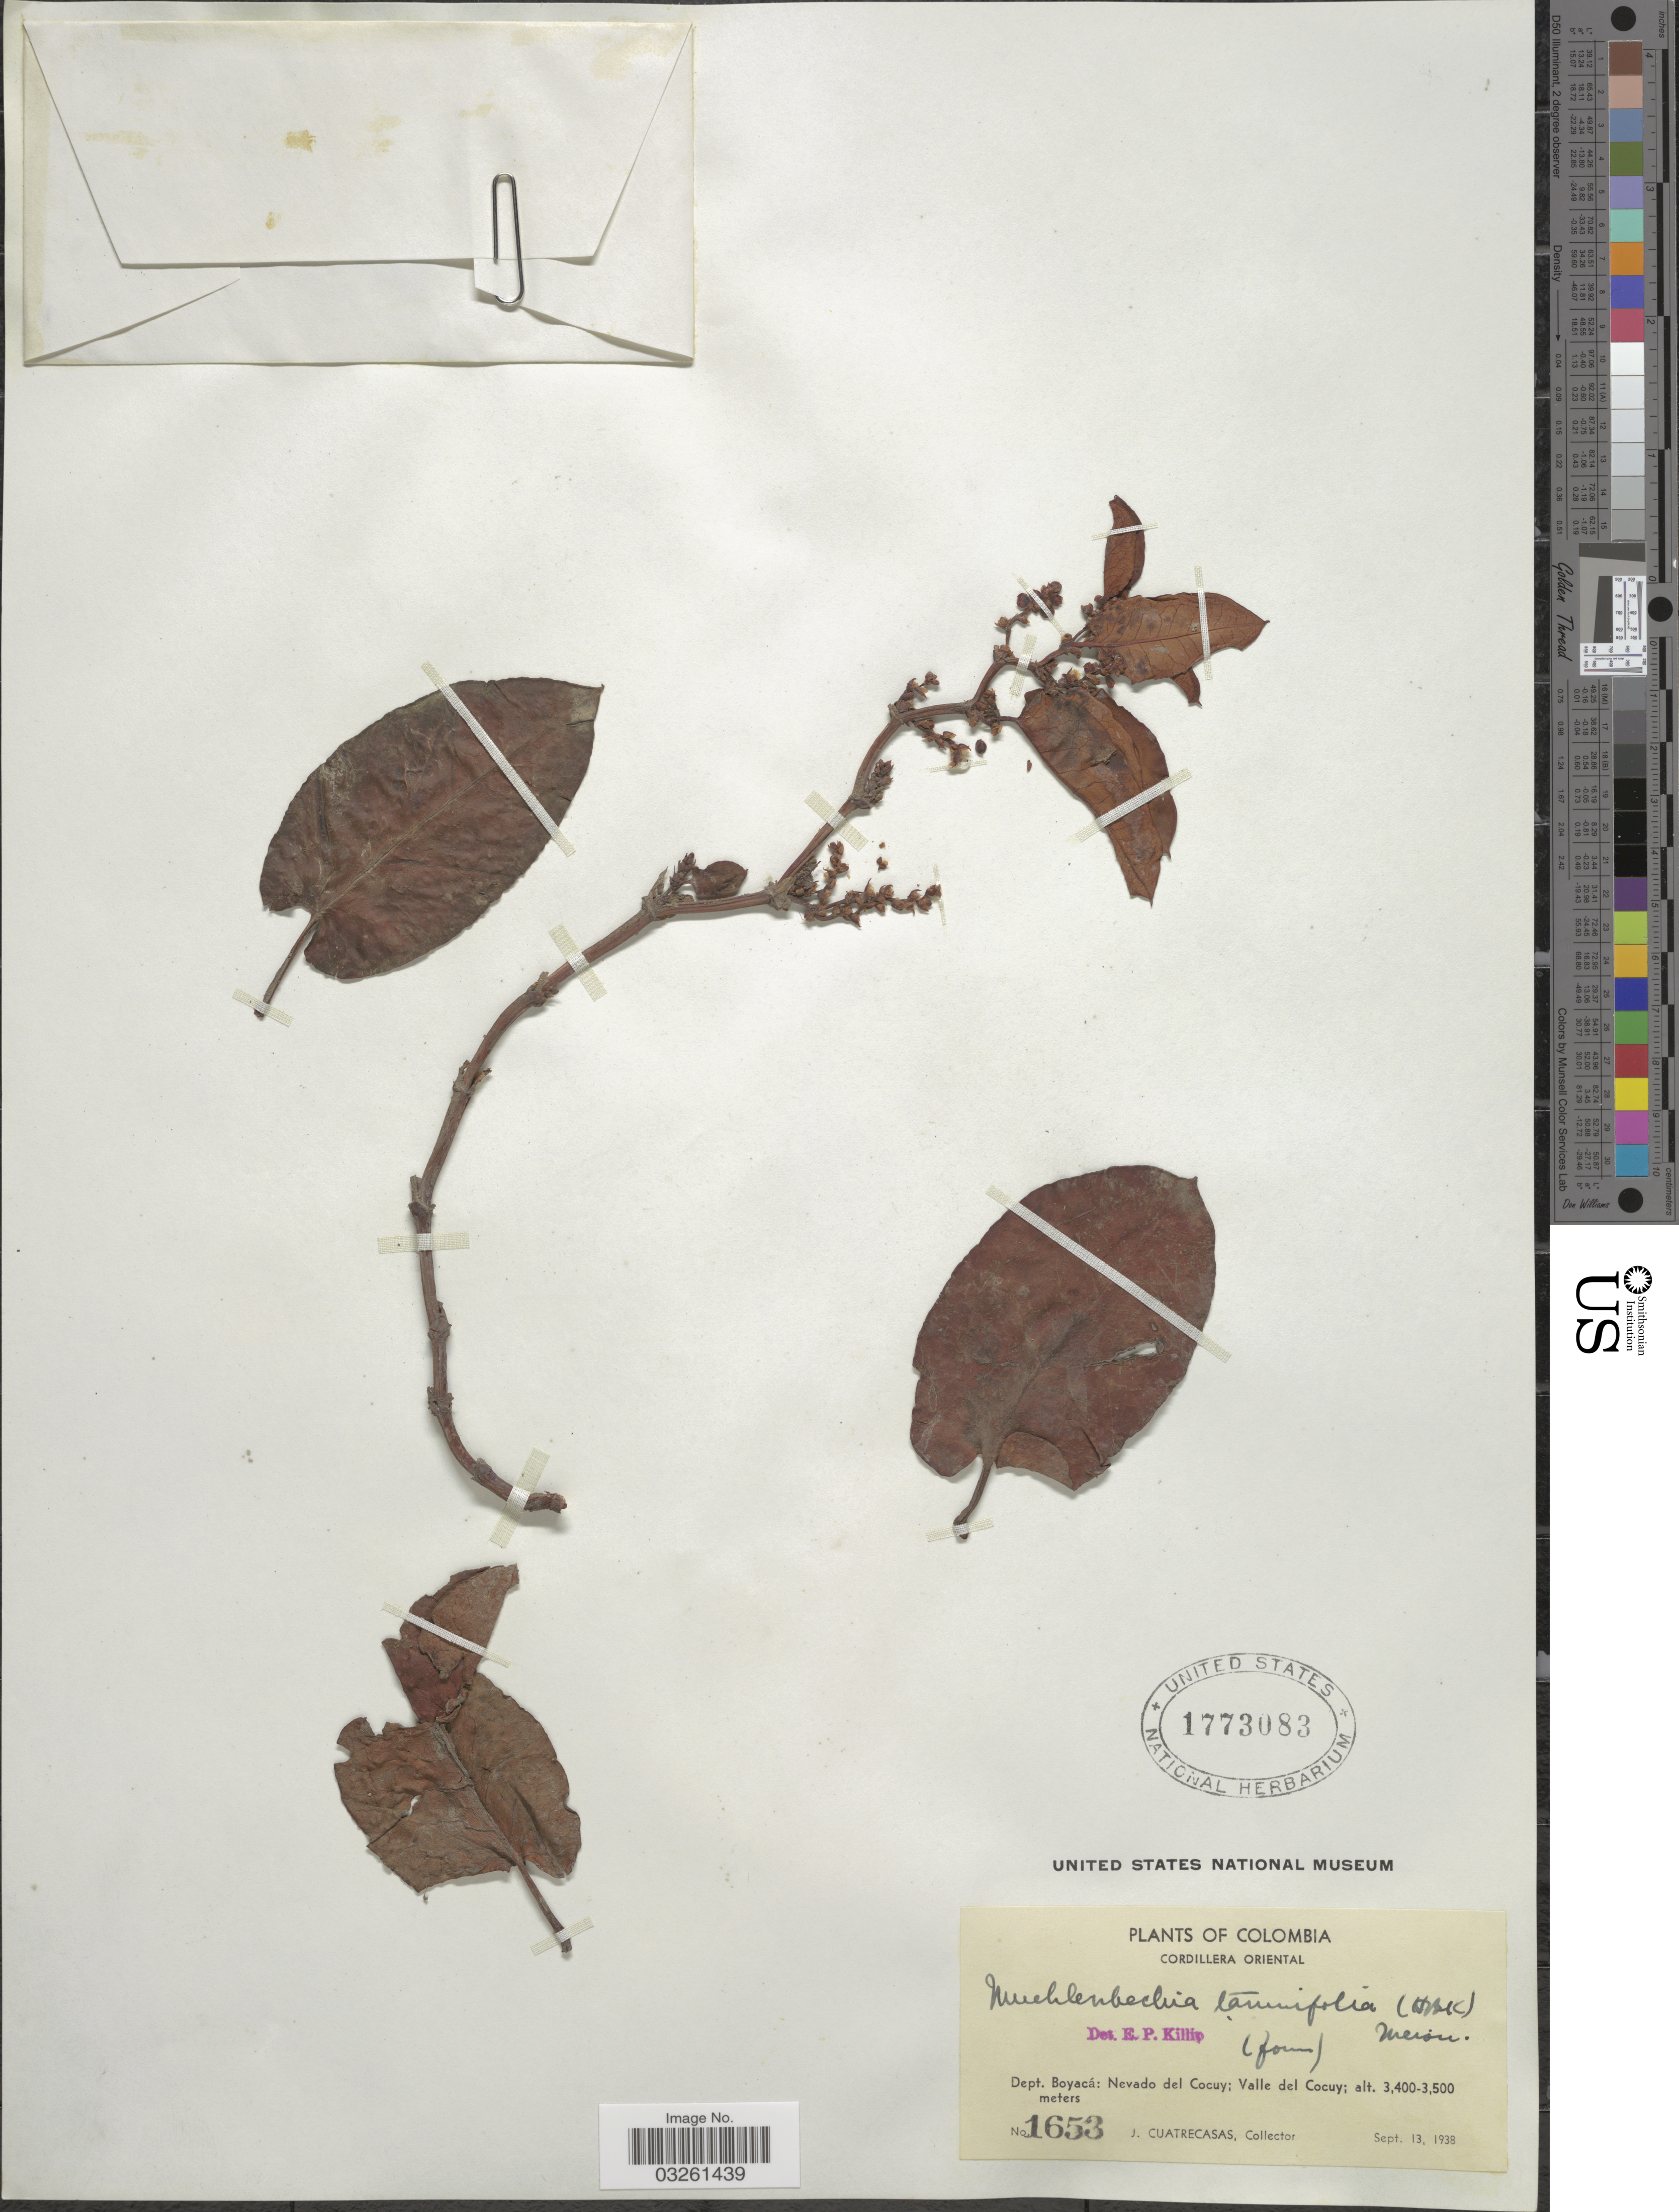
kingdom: Plantae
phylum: Tracheophyta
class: Magnoliopsida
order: Caryophyllales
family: Polygonaceae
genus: Muehlenbeckia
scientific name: Muehlenbeckia tamnifolia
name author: (Kunth) Meisn.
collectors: J. Cuatrecasas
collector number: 1653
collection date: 1938-09-13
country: Colombia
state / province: Boyacá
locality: Cordillera Oriental, Dept. Boyacá: Nevado del Cocuy; Valle del Cocuy.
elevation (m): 3400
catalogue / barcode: US 1773083